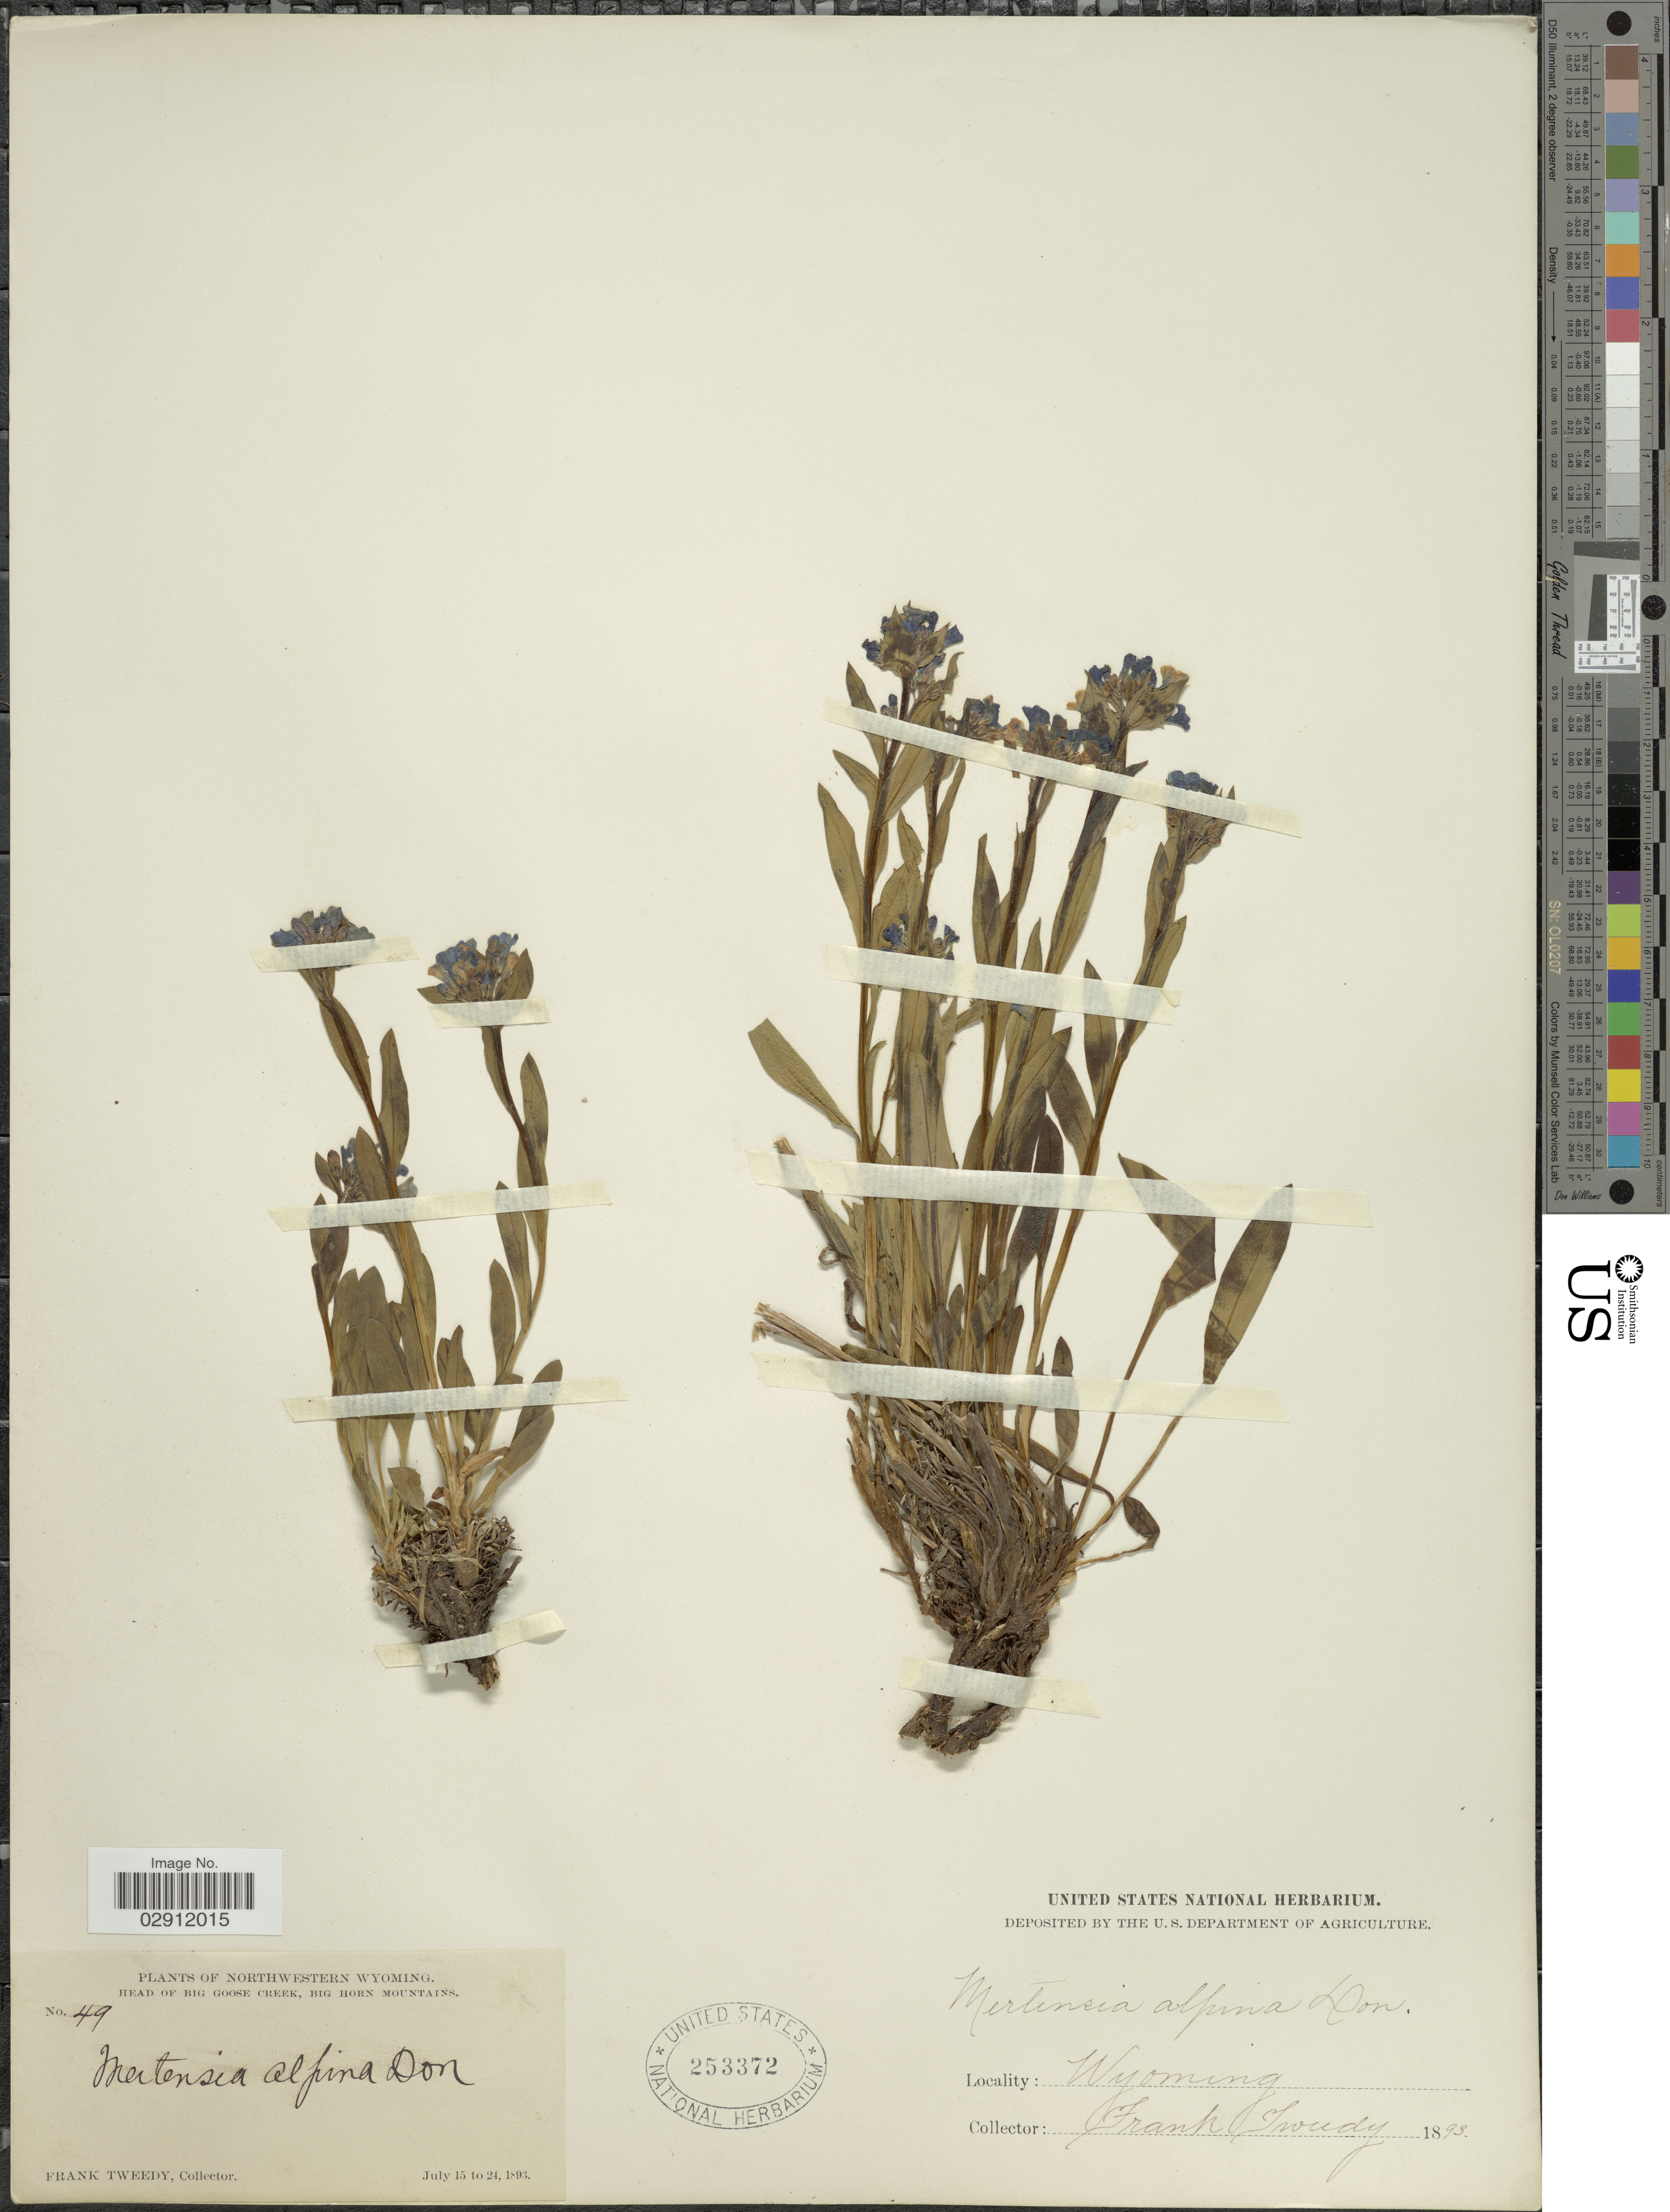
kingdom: Plantae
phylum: Tracheophyta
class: Magnoliopsida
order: Boraginales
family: Boraginaceae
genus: Mertensia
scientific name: Mertensia alpina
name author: (Torr.) G. Don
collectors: F. Tweedy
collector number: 49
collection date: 1893-07-15/1893-07-24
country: United States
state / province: Wyoming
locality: Northestern Wyoming. Big Goose Creek, Big Horn Mountains.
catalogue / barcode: US 253372